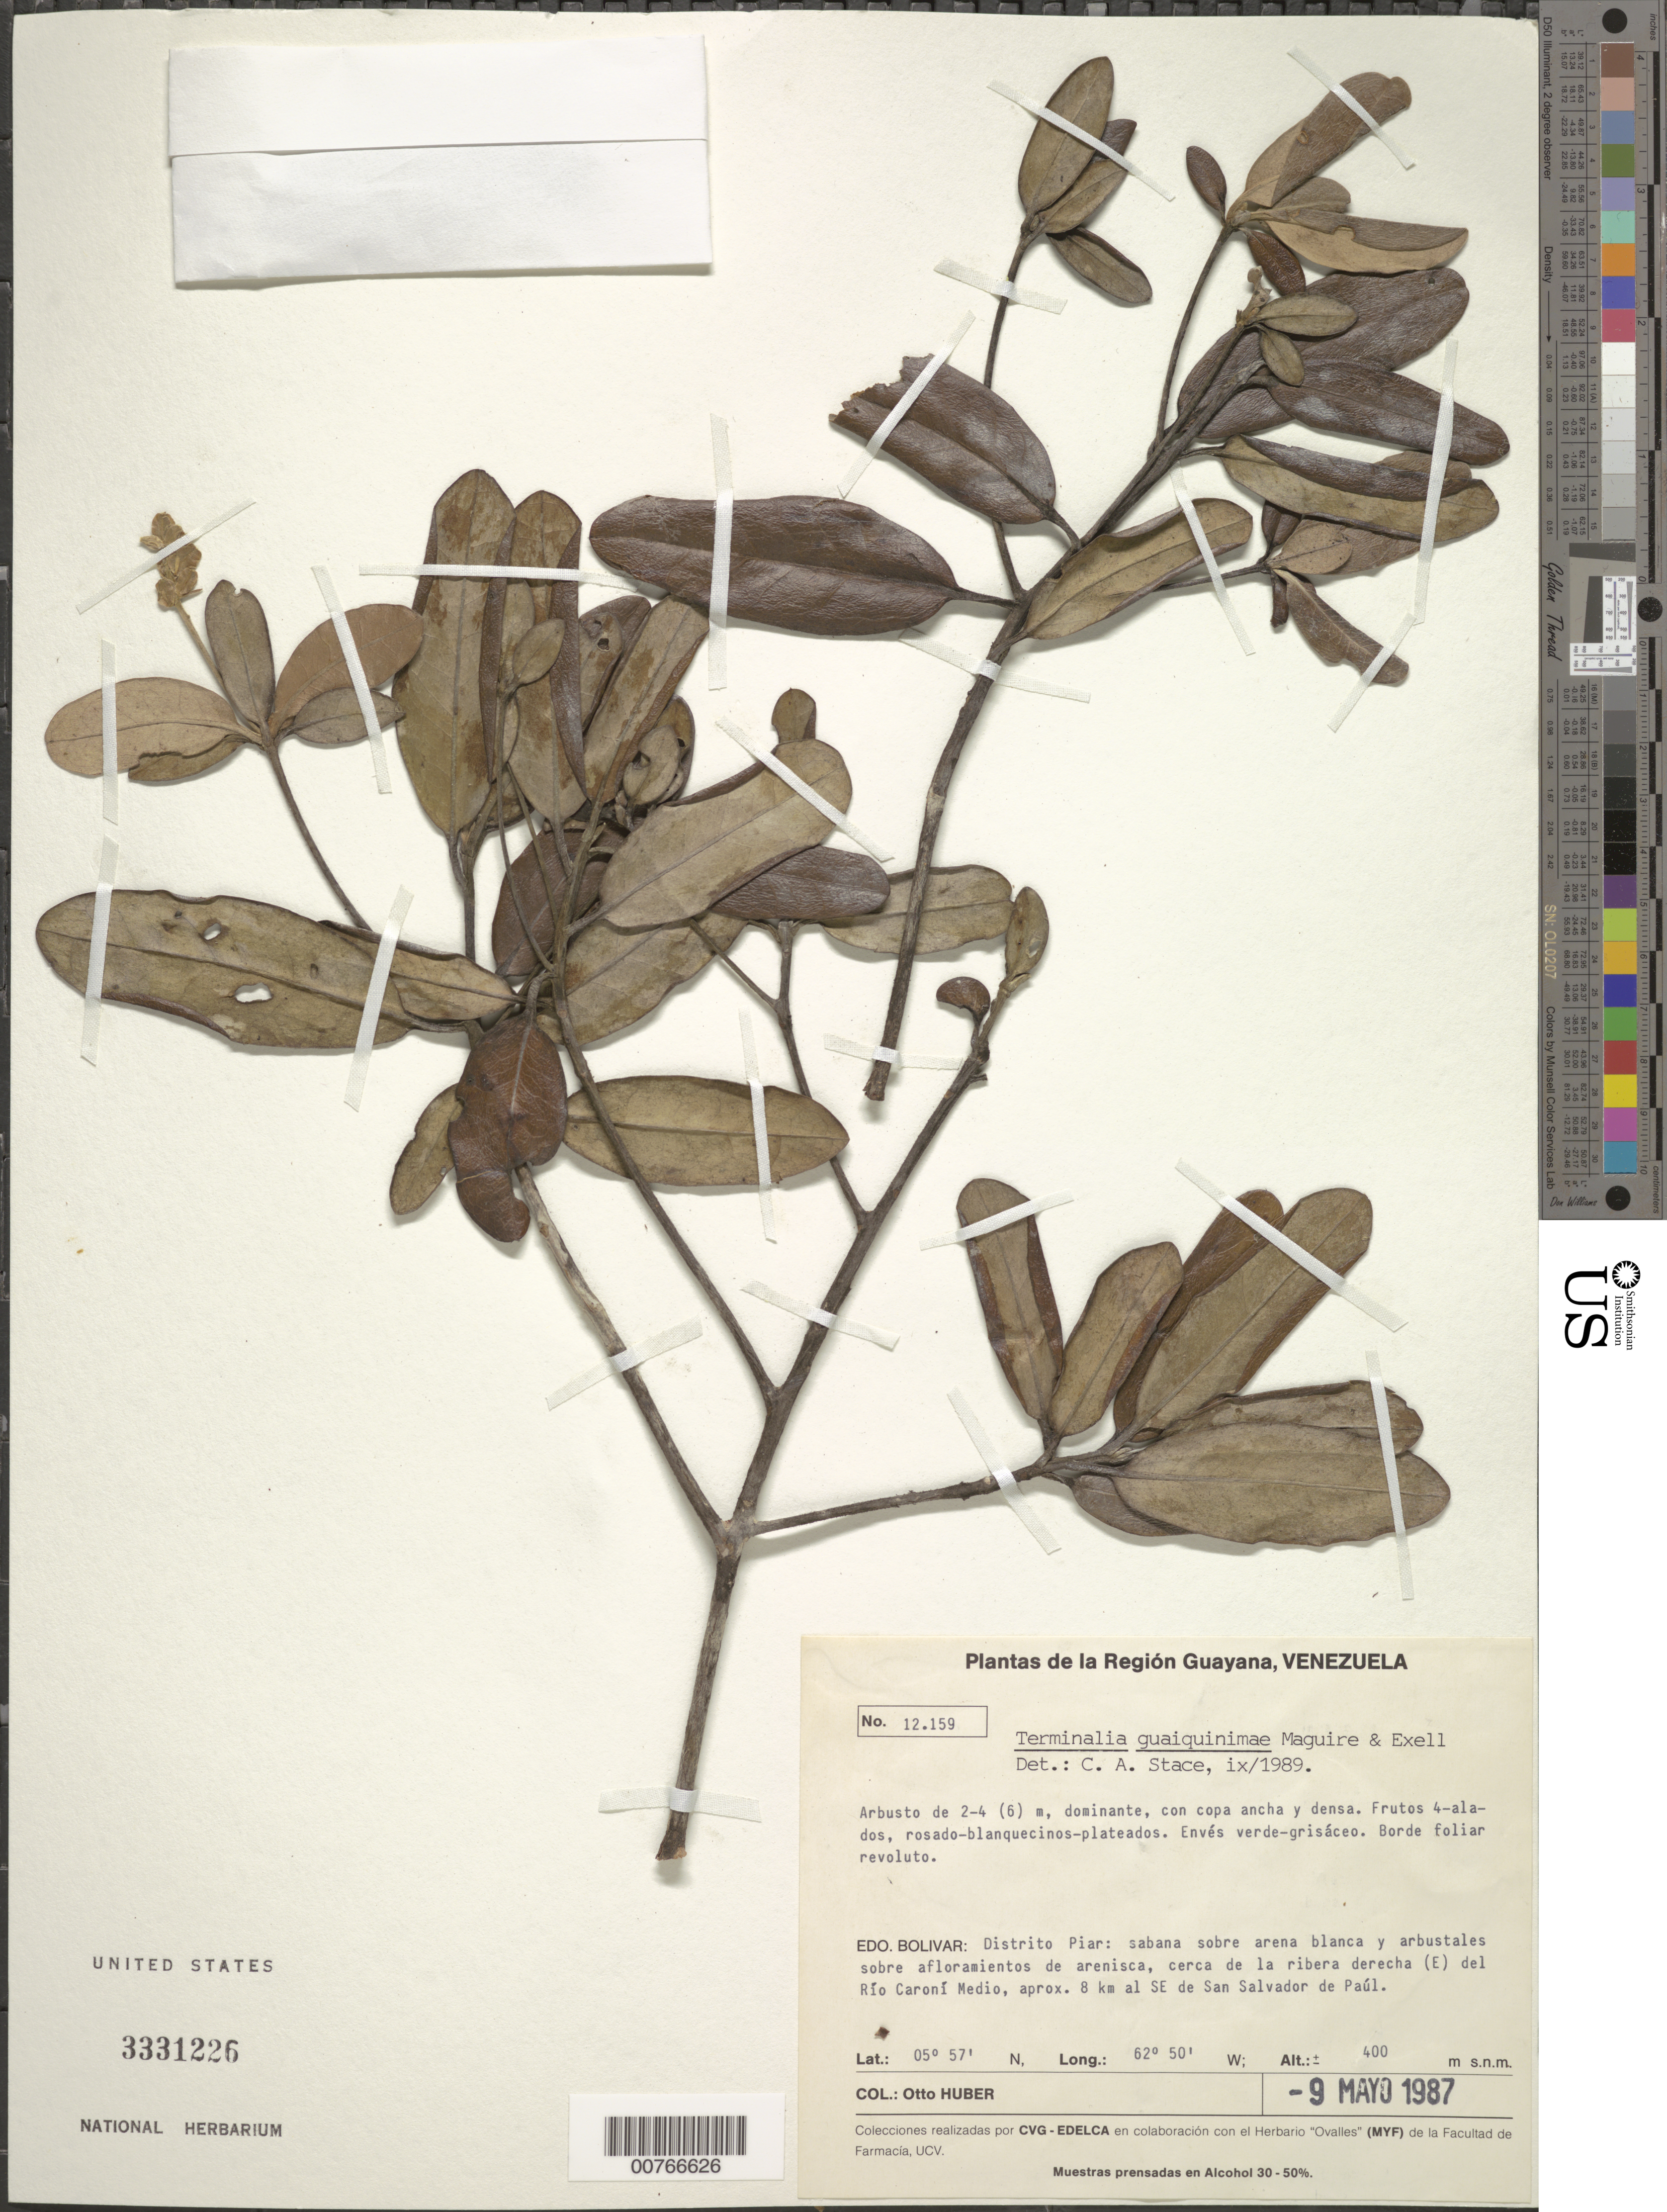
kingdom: Plantae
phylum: Tracheophyta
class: Magnoliopsida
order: Myrtales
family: Combretaceae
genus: Terminalia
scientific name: Terminalia guaiquinimae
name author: Maguire & Exell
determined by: Stace, C. A.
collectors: O. Huber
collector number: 12159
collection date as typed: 9-May-87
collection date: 1987-05-09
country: Venezuela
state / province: Bolívar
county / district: Piar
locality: Río Caroní Medio, east of, aprox. 8 km SE de San Salvador de Paúl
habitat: Sabana sobre arena blanca y arbustales sobre afloramientos de arenisca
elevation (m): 400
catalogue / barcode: US 3331226